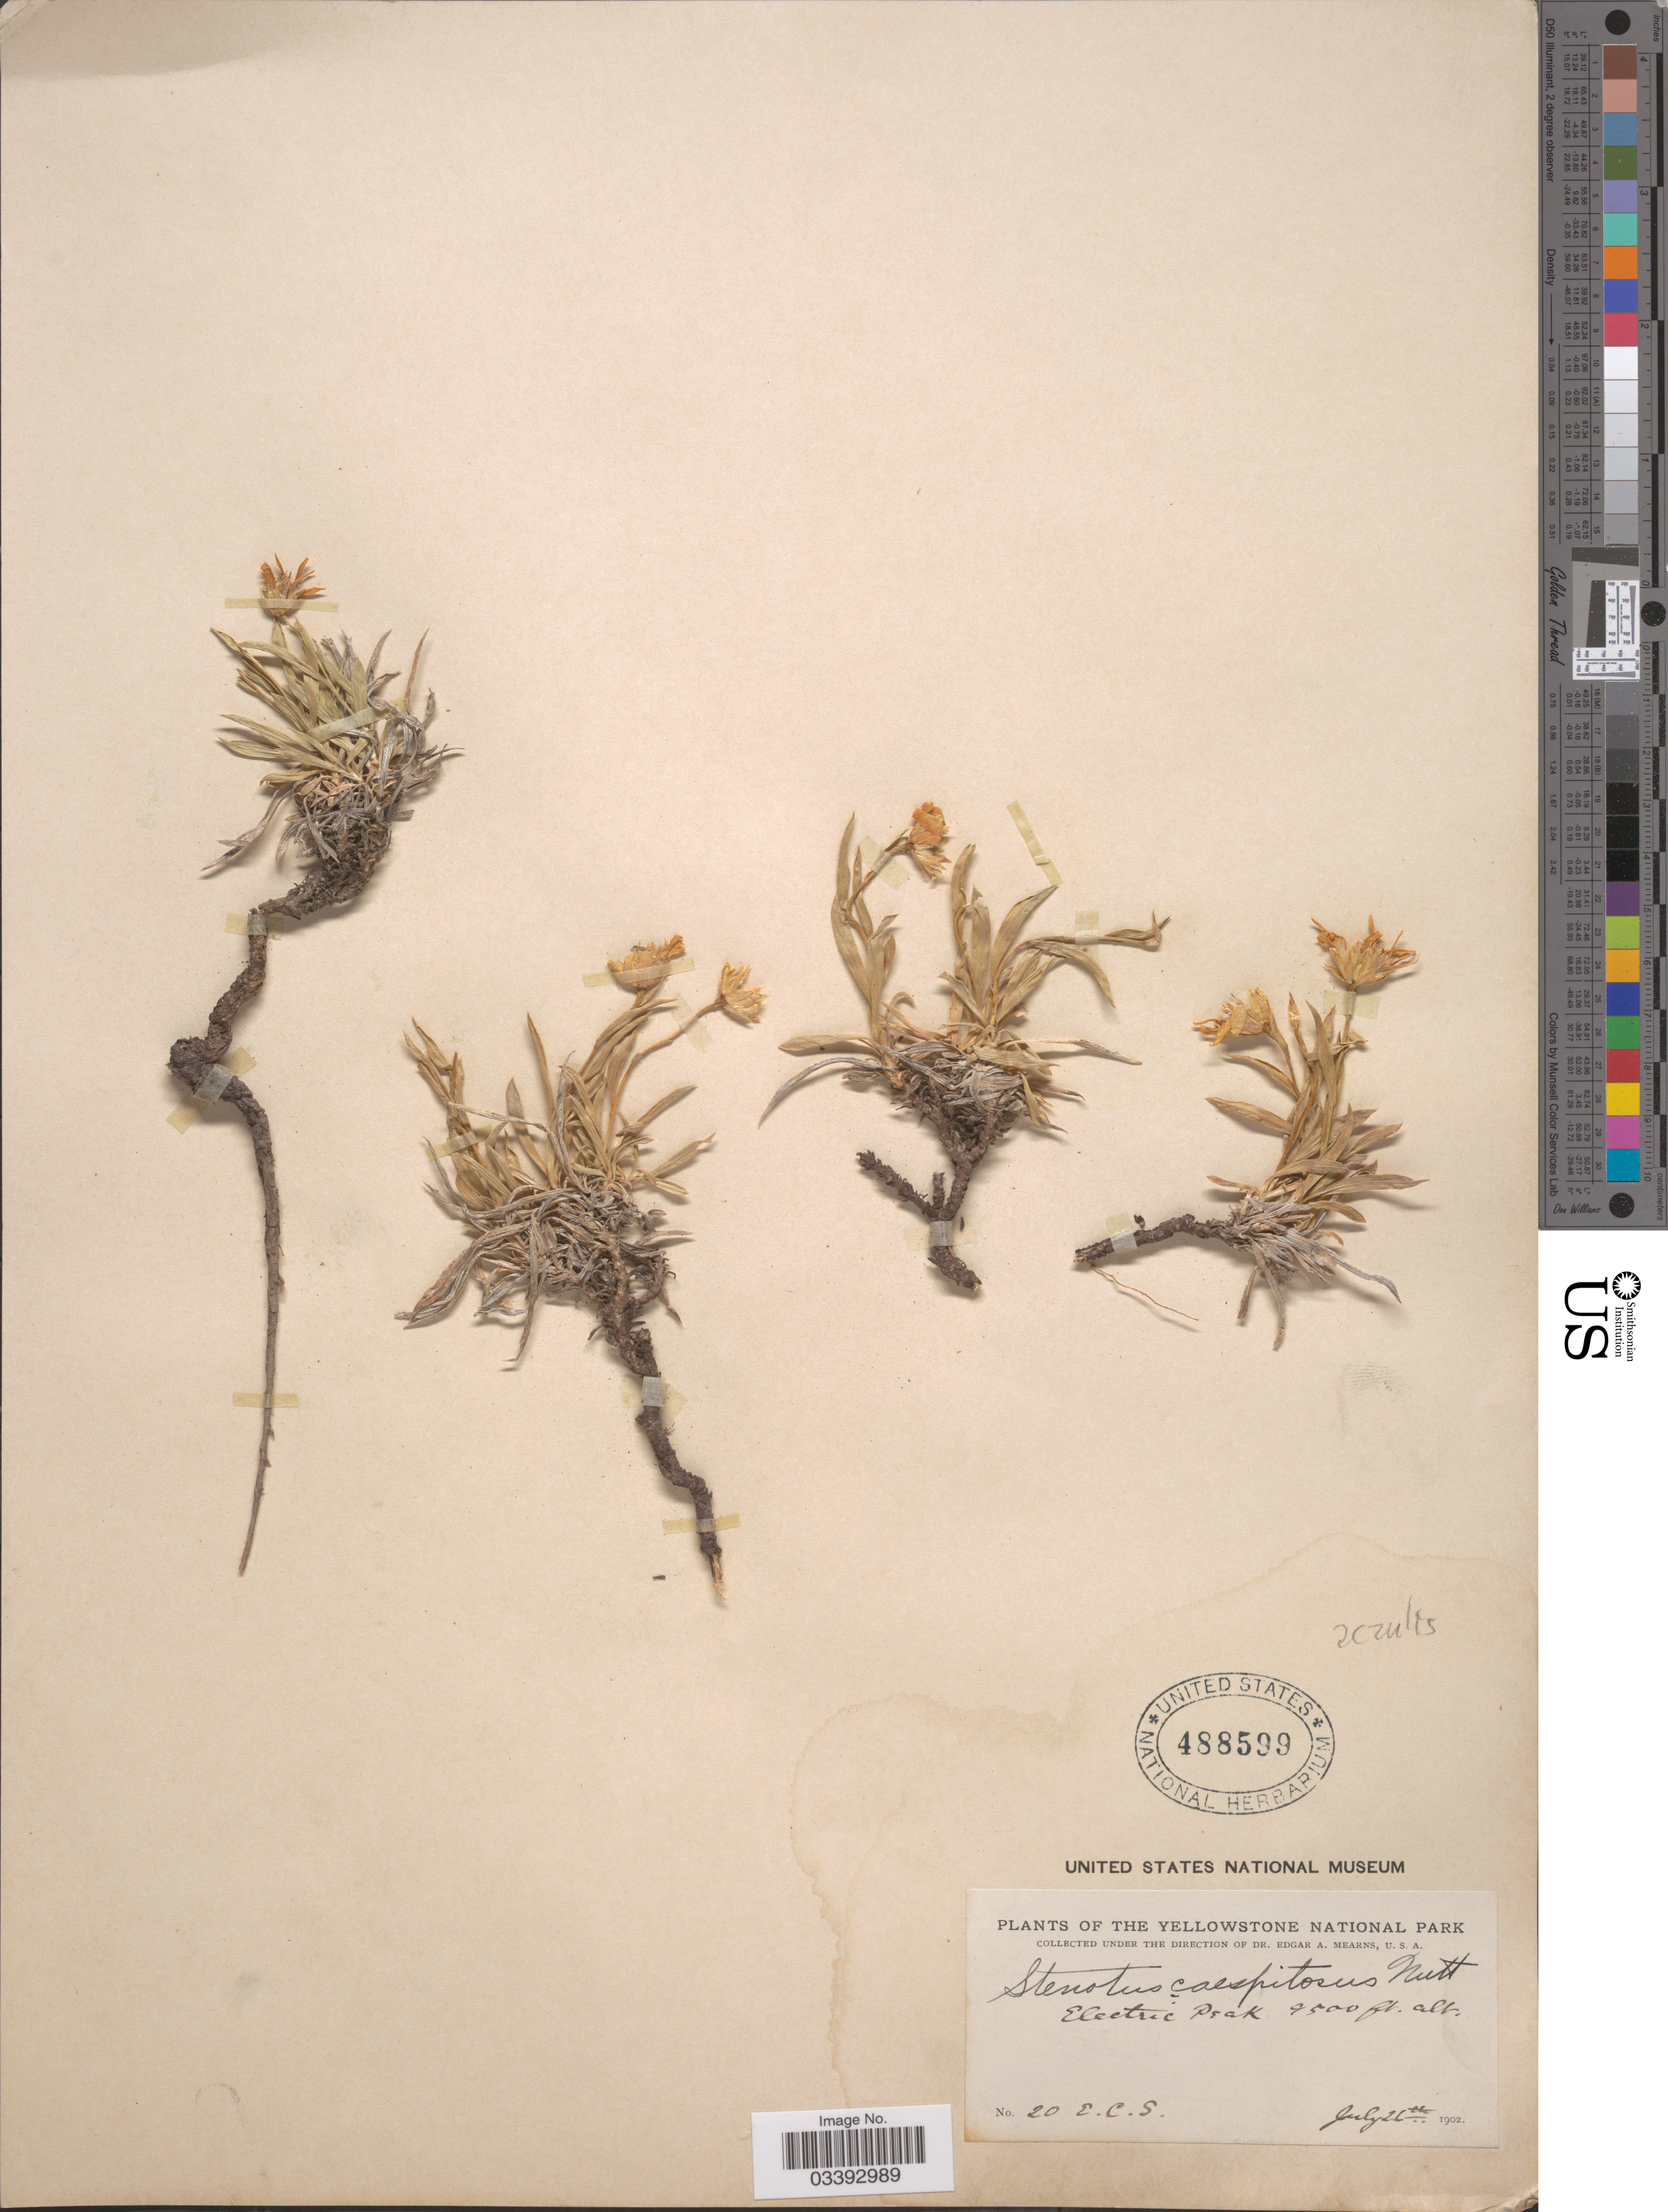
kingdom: Plantae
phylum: Tracheophyta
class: Magnoliopsida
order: Asterales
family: Asteraceae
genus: Stenotus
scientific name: Stenotus acaulis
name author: (Nutt.) Nutt.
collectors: E. C. Smith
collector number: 20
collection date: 1902-07-26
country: United States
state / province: Montana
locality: The Yellowstone National Park. Electric Peak.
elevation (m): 2896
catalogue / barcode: US 488599